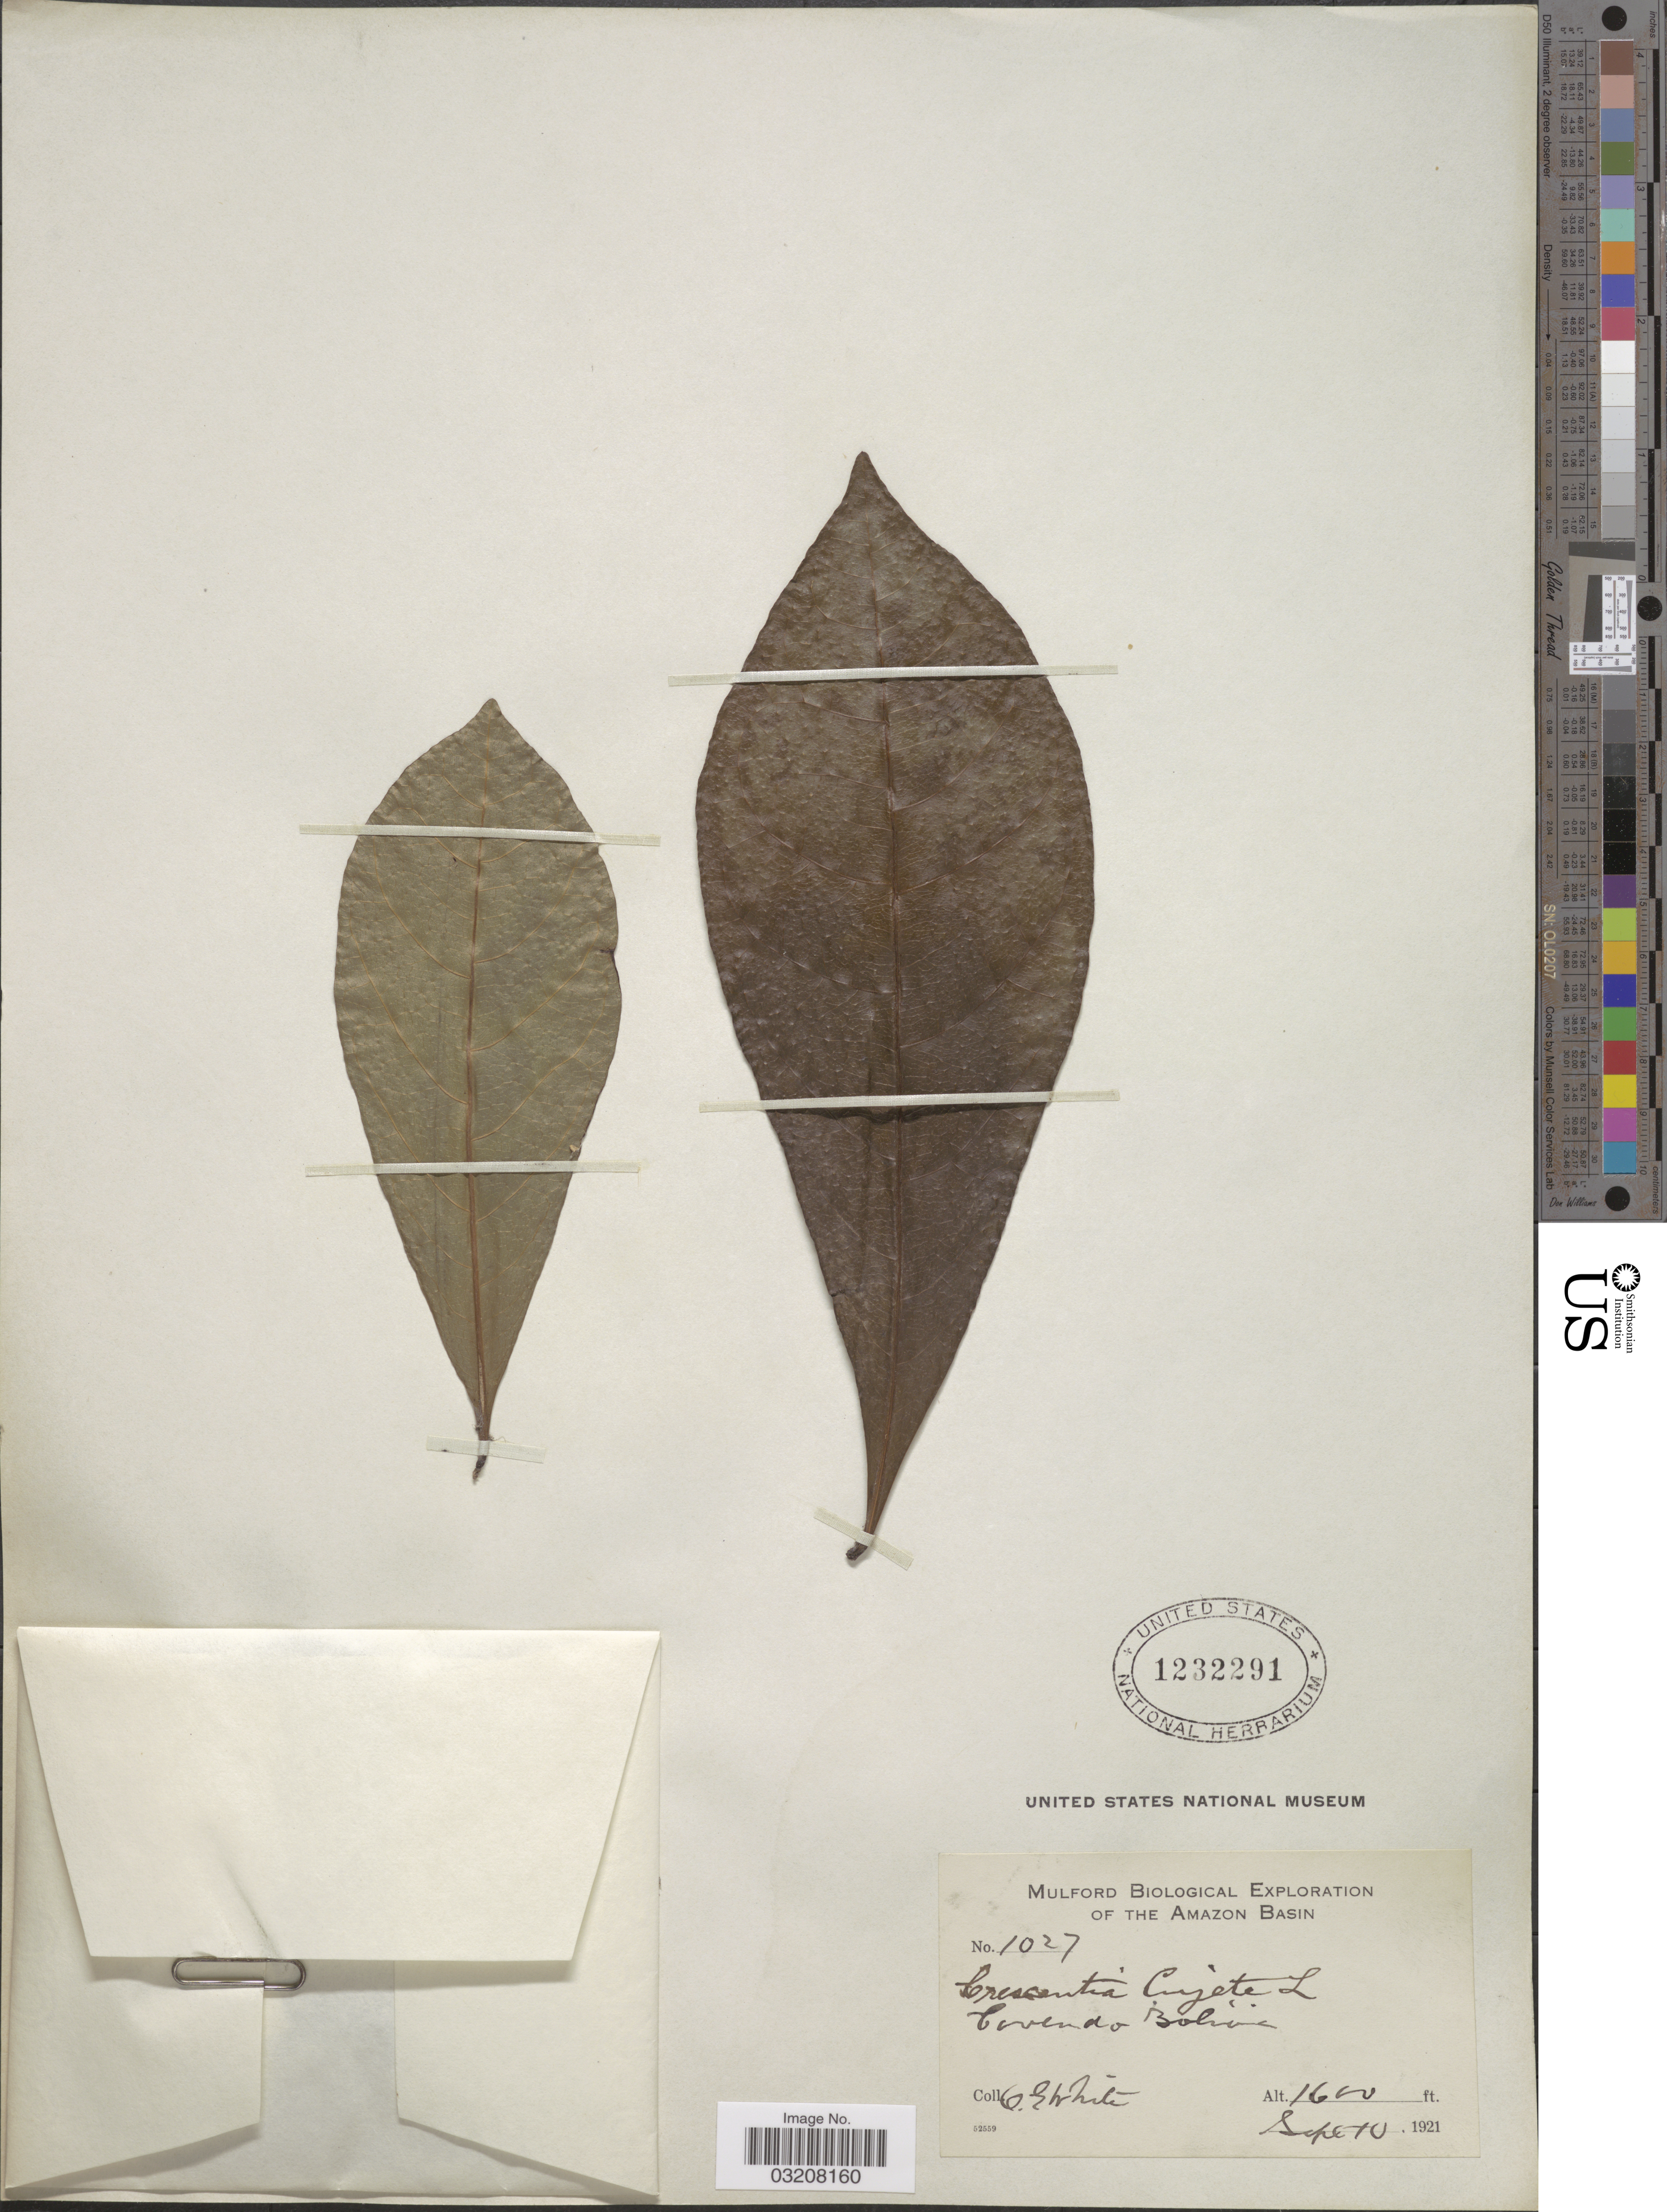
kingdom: Plantae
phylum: Tracheophyta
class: Magnoliopsida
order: Lamiales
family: Bignoniaceae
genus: Crescentia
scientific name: Crescentia cujete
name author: L.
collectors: O. E. White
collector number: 1027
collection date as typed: Sept 10, 1921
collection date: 1921-09-10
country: Bolivia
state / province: La Paz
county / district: Sud Yungas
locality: Covendo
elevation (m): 488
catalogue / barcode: US 1232291